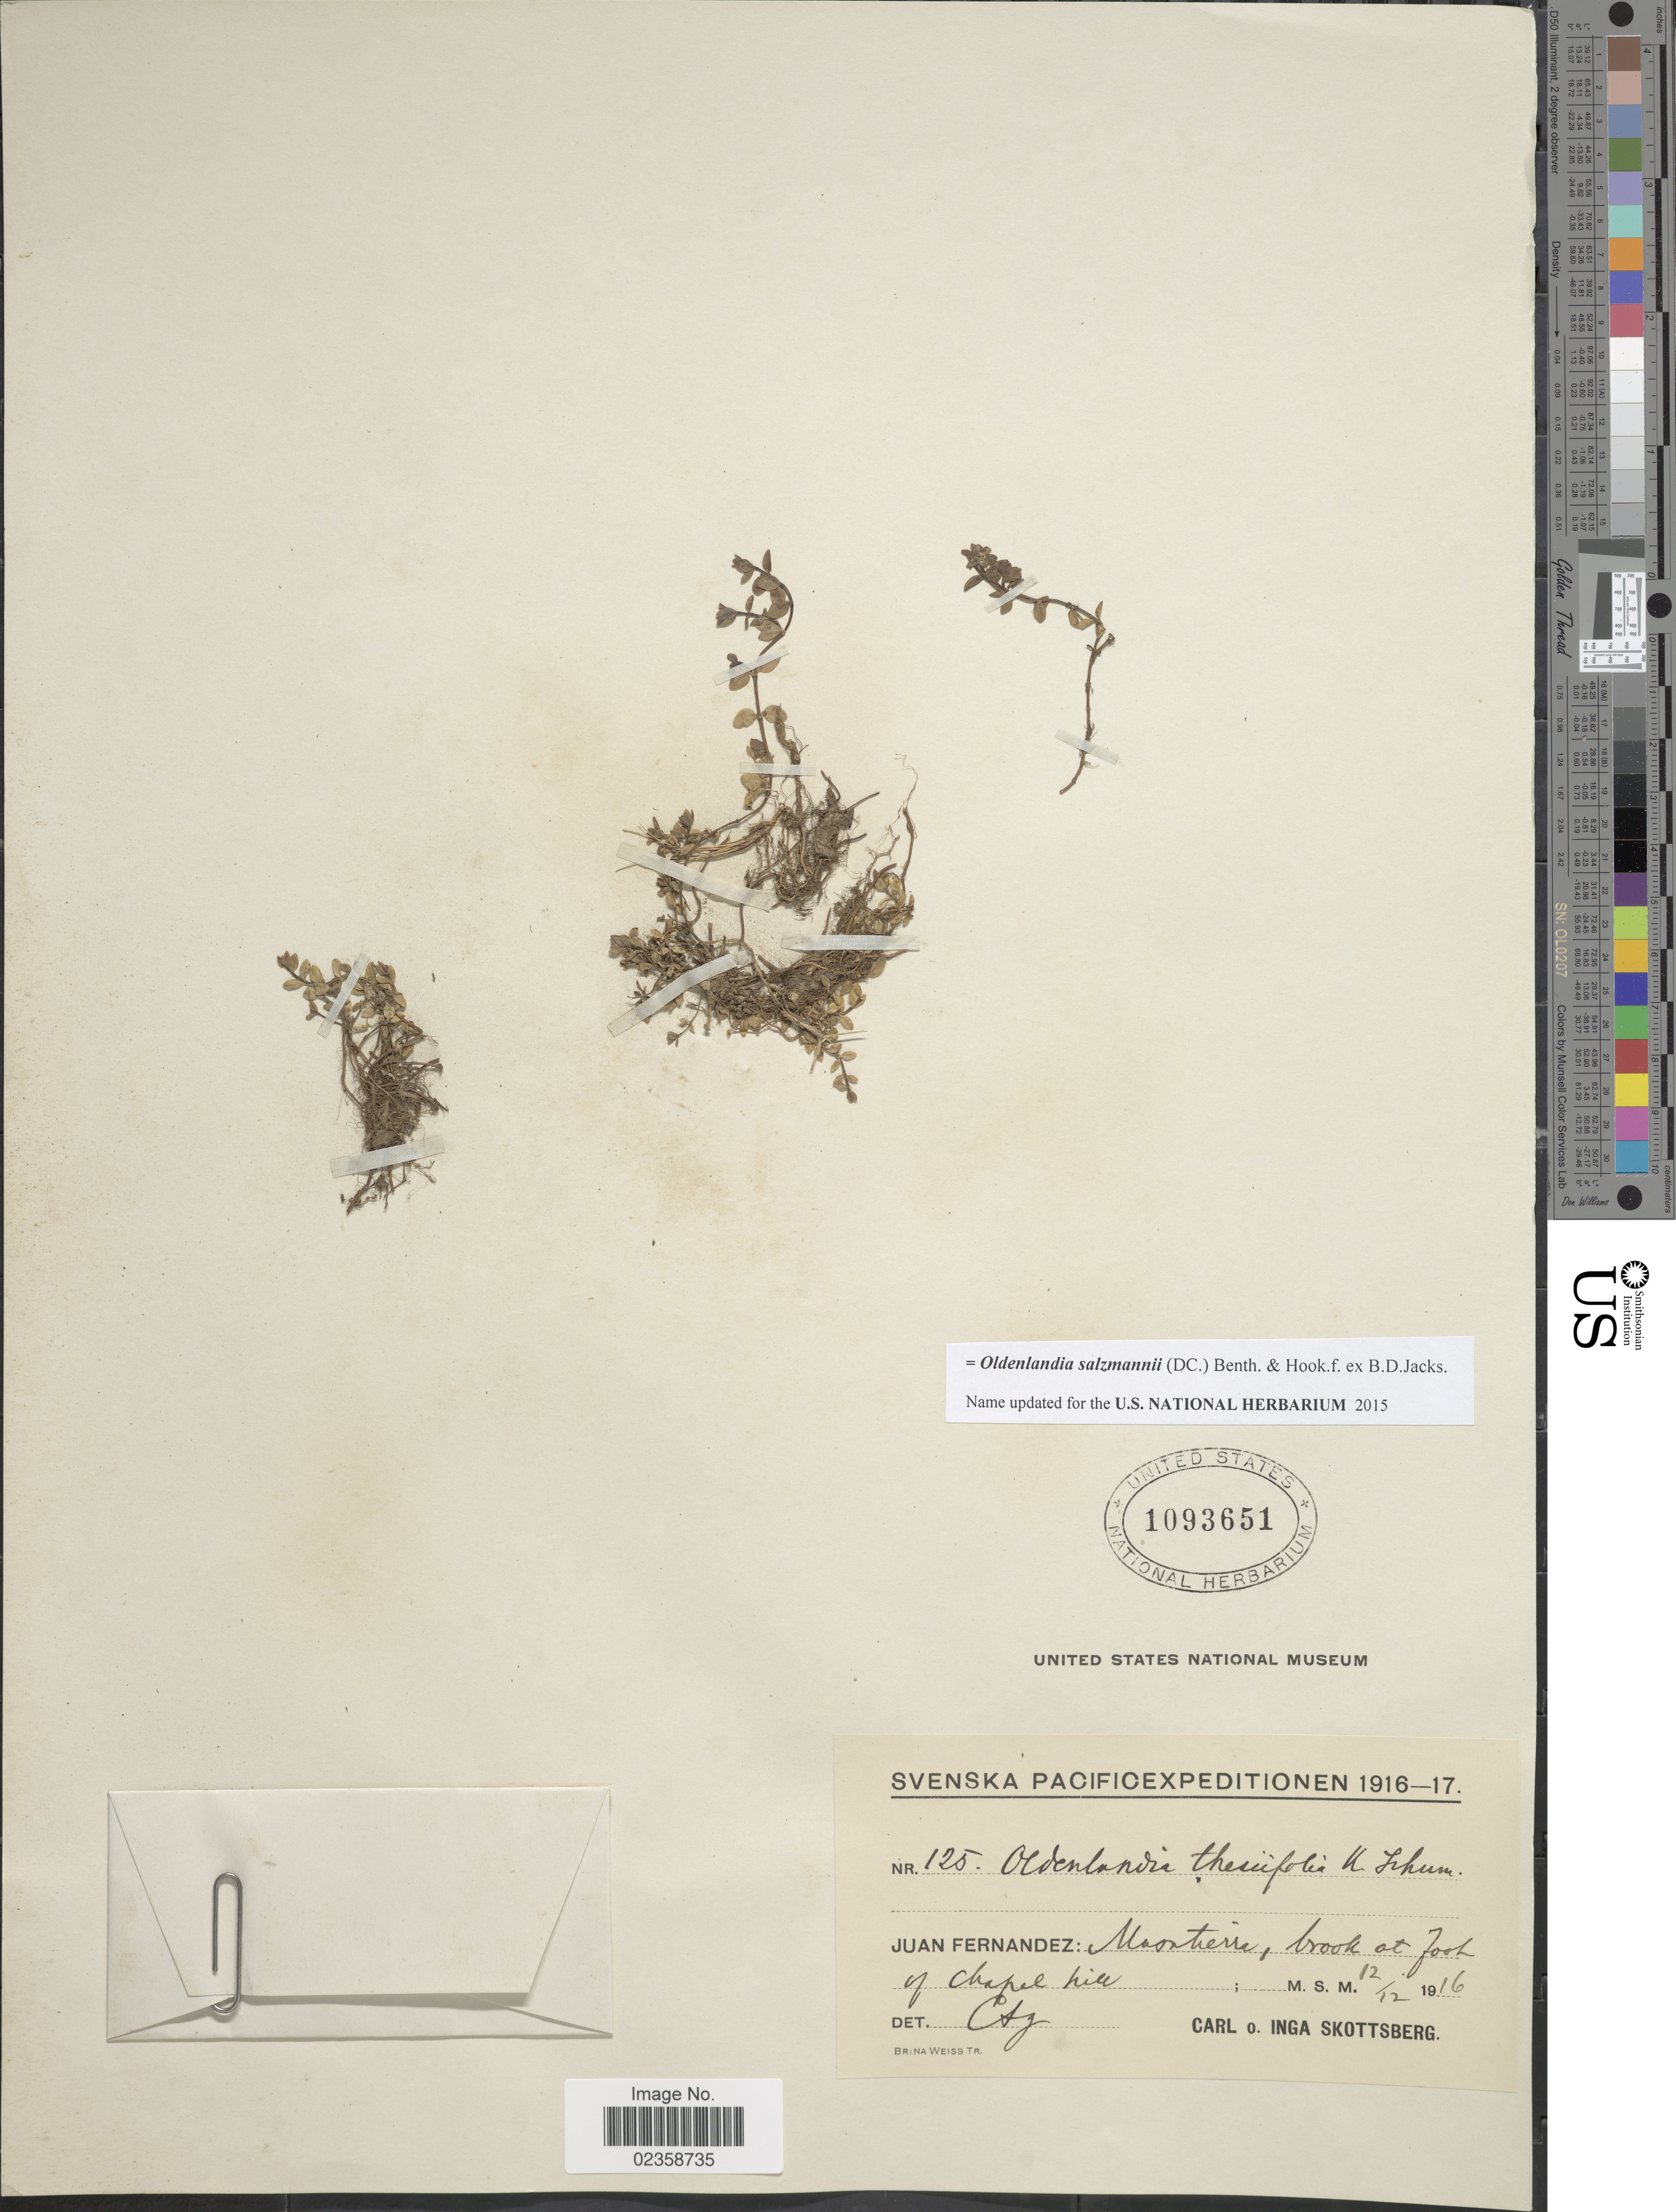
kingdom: Plantae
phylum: Tracheophyta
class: Magnoliopsida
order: Gentianales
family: Rubiaceae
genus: Oldenlandia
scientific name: Oldenlandia salzmannii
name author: (DC.) Benth. & Hook. f. ex B.D. Jacks.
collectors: C. Skottsberg & I. Skottsberg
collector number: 125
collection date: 1916-12-12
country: Chile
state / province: Valparaíso (V)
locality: Pacific. Juan Fernandez: Masatierra, brook at Foot of Chapel Hill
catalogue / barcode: US 1093651